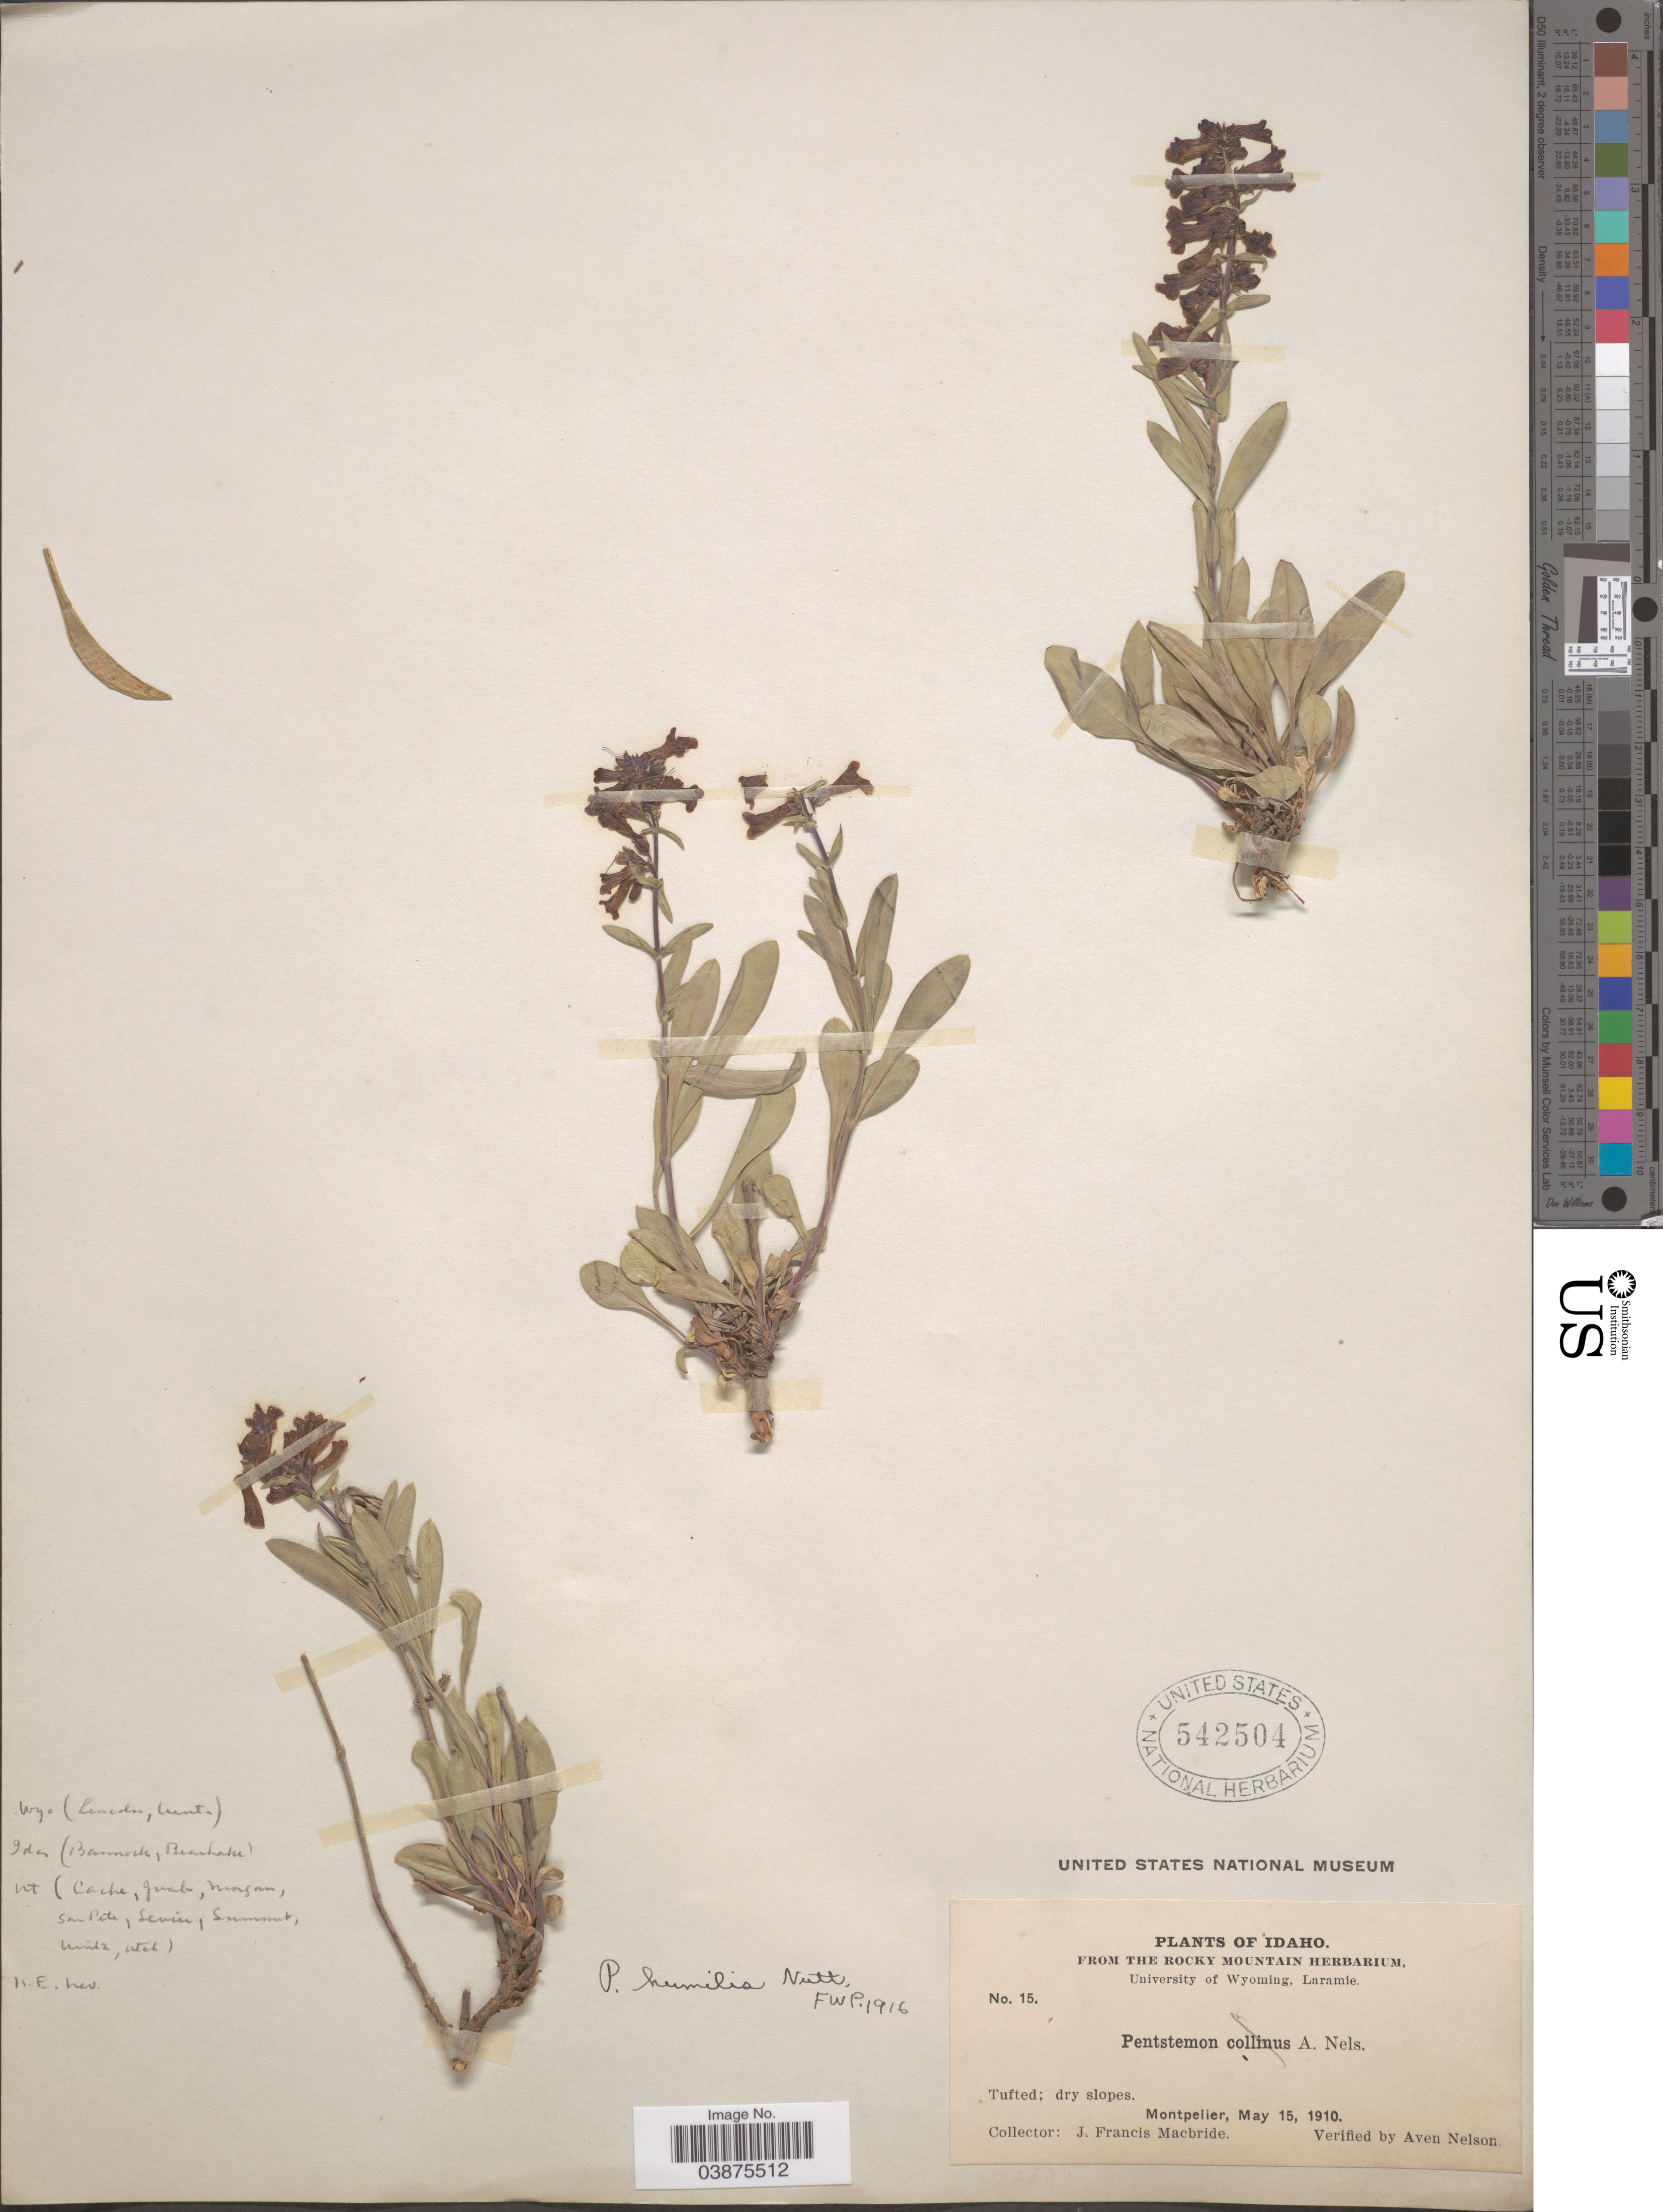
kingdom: Plantae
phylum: Tracheophyta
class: Magnoliopsida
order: Lamiales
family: Plantaginaceae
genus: Penstemon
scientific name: Penstemon gracilis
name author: Nutt.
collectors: J. F. Macbride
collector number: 15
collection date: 1910-05-15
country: United States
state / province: Idaho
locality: Dry slopes. Montpelier.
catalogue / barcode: US 542504